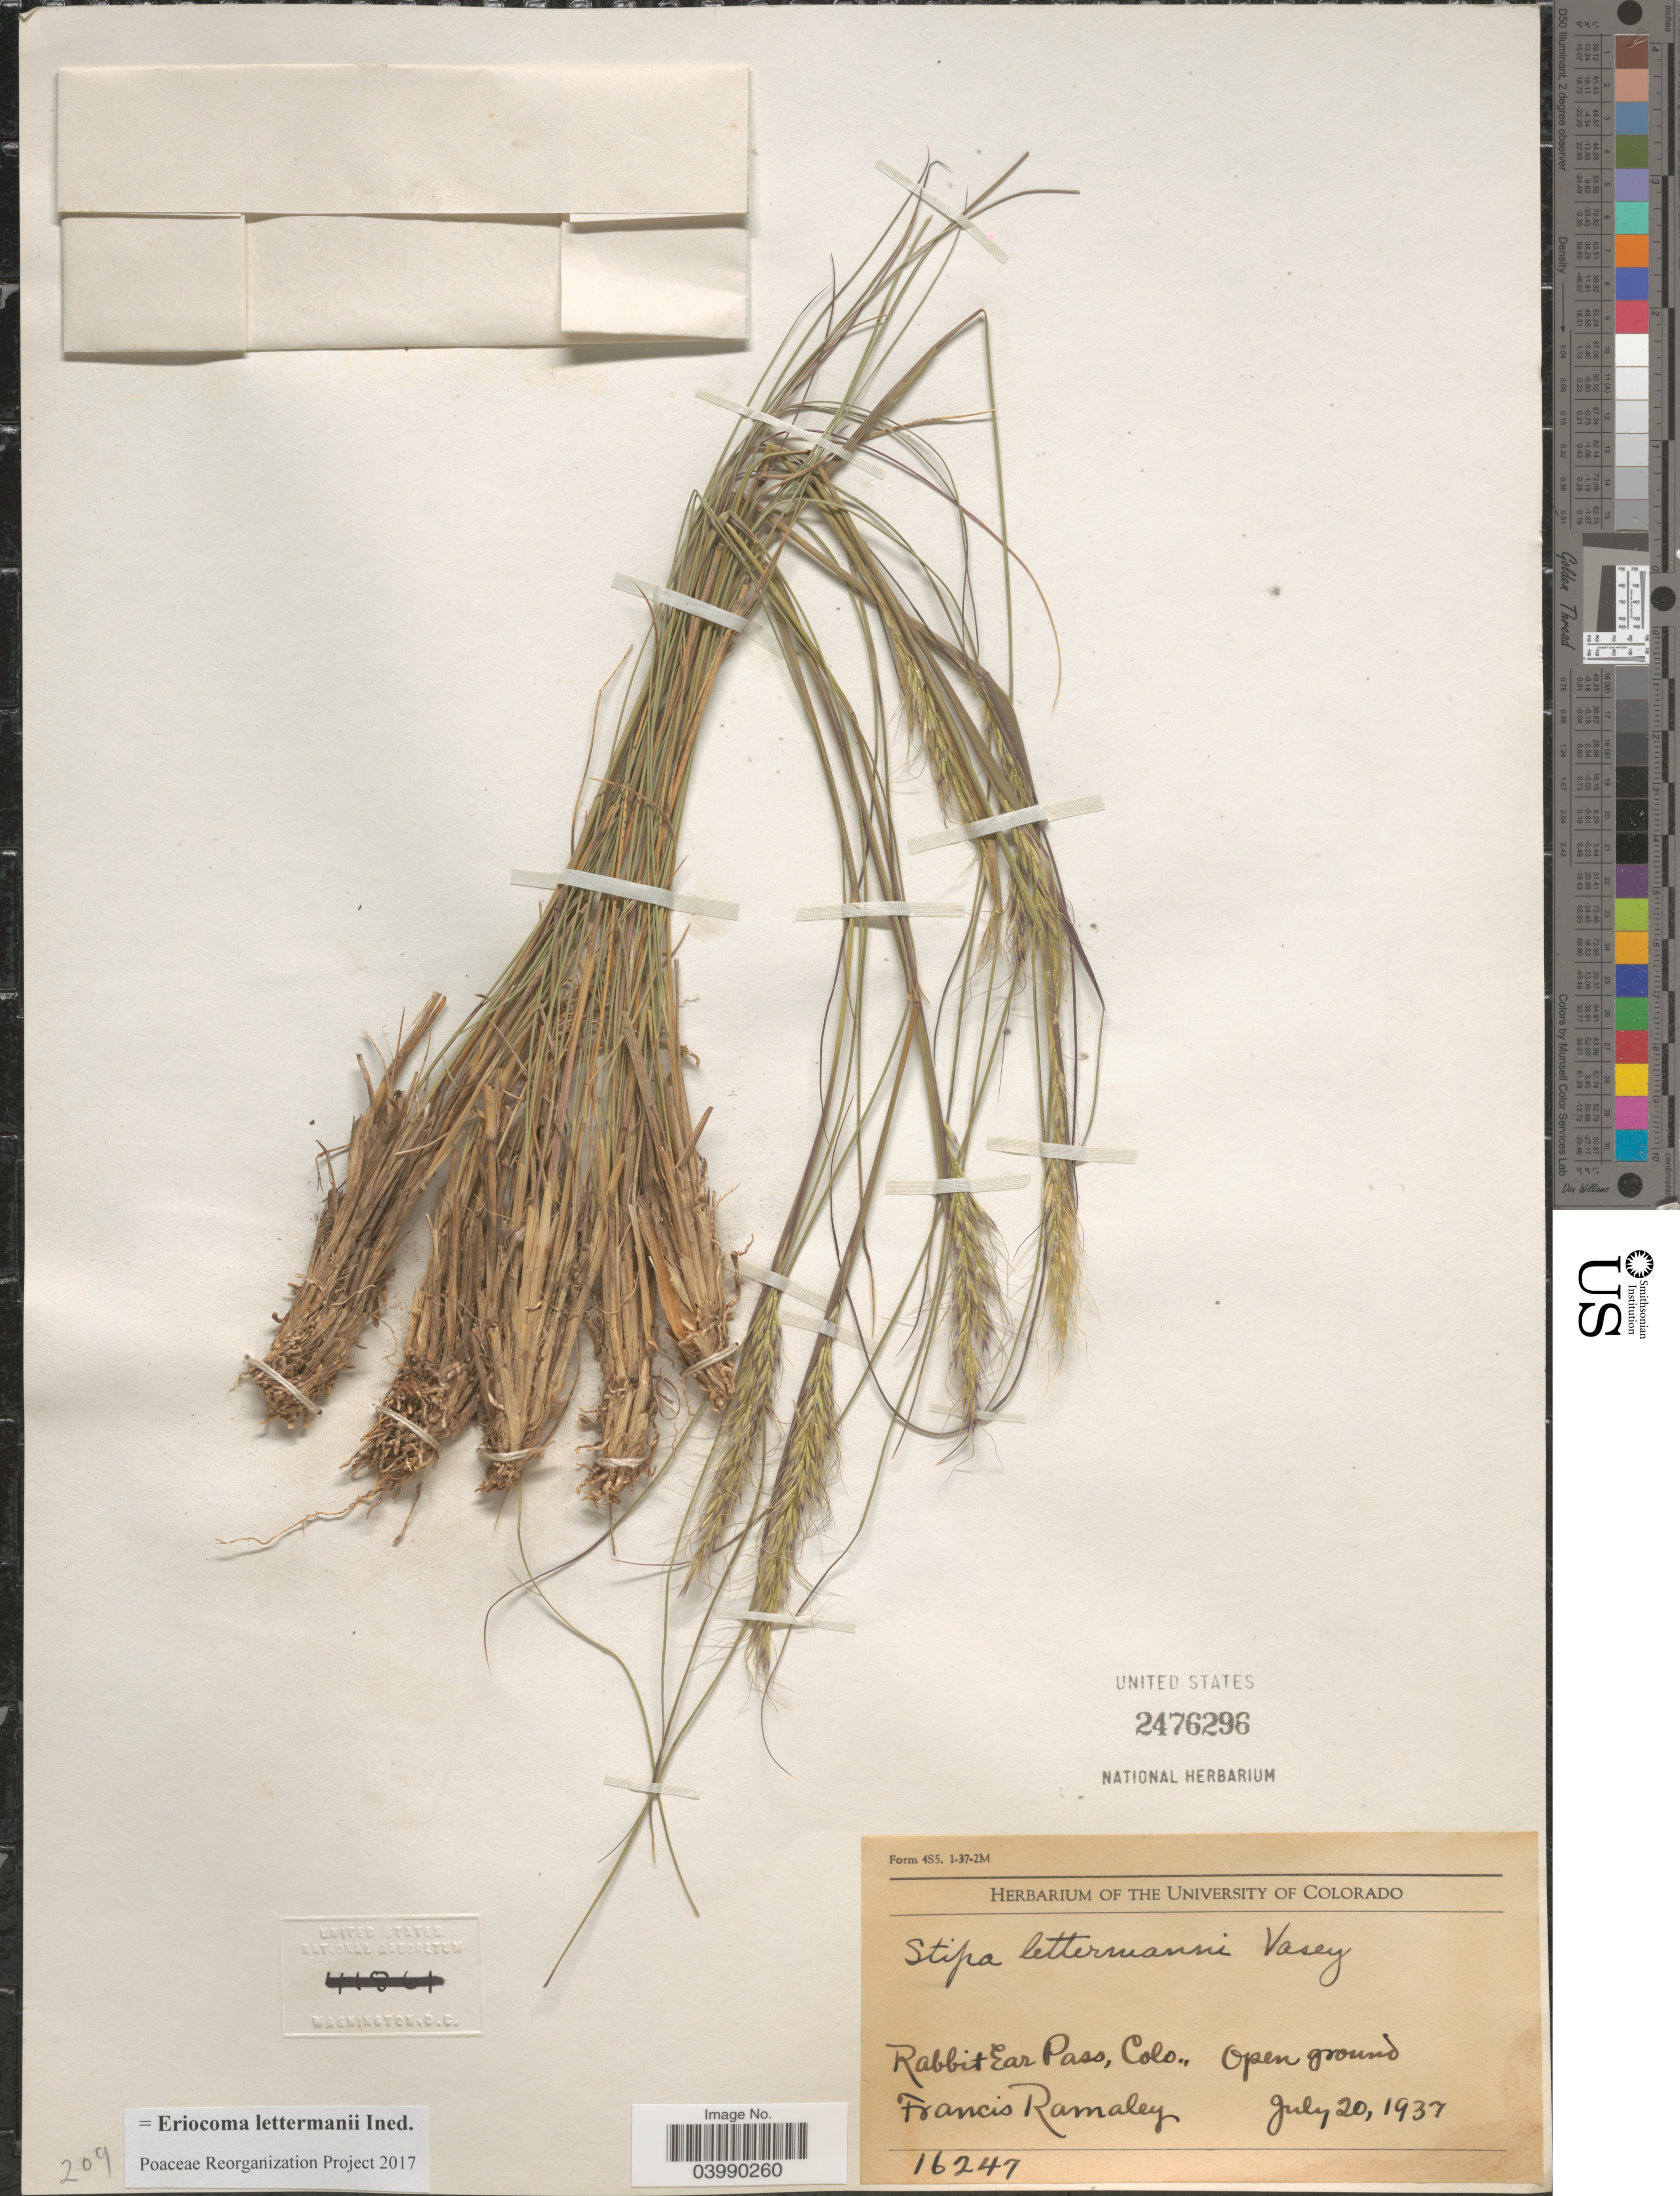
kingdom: Plantae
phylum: Tracheophyta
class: Liliopsida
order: Poales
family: Poaceae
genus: Eriocoma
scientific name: Eriocoma lettermanii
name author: (Vasey) Romasch.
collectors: F. Ramaley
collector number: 16247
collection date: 1937-07-20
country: United States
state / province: Colorado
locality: Rabbit Ear Pass.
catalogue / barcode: US 2476296